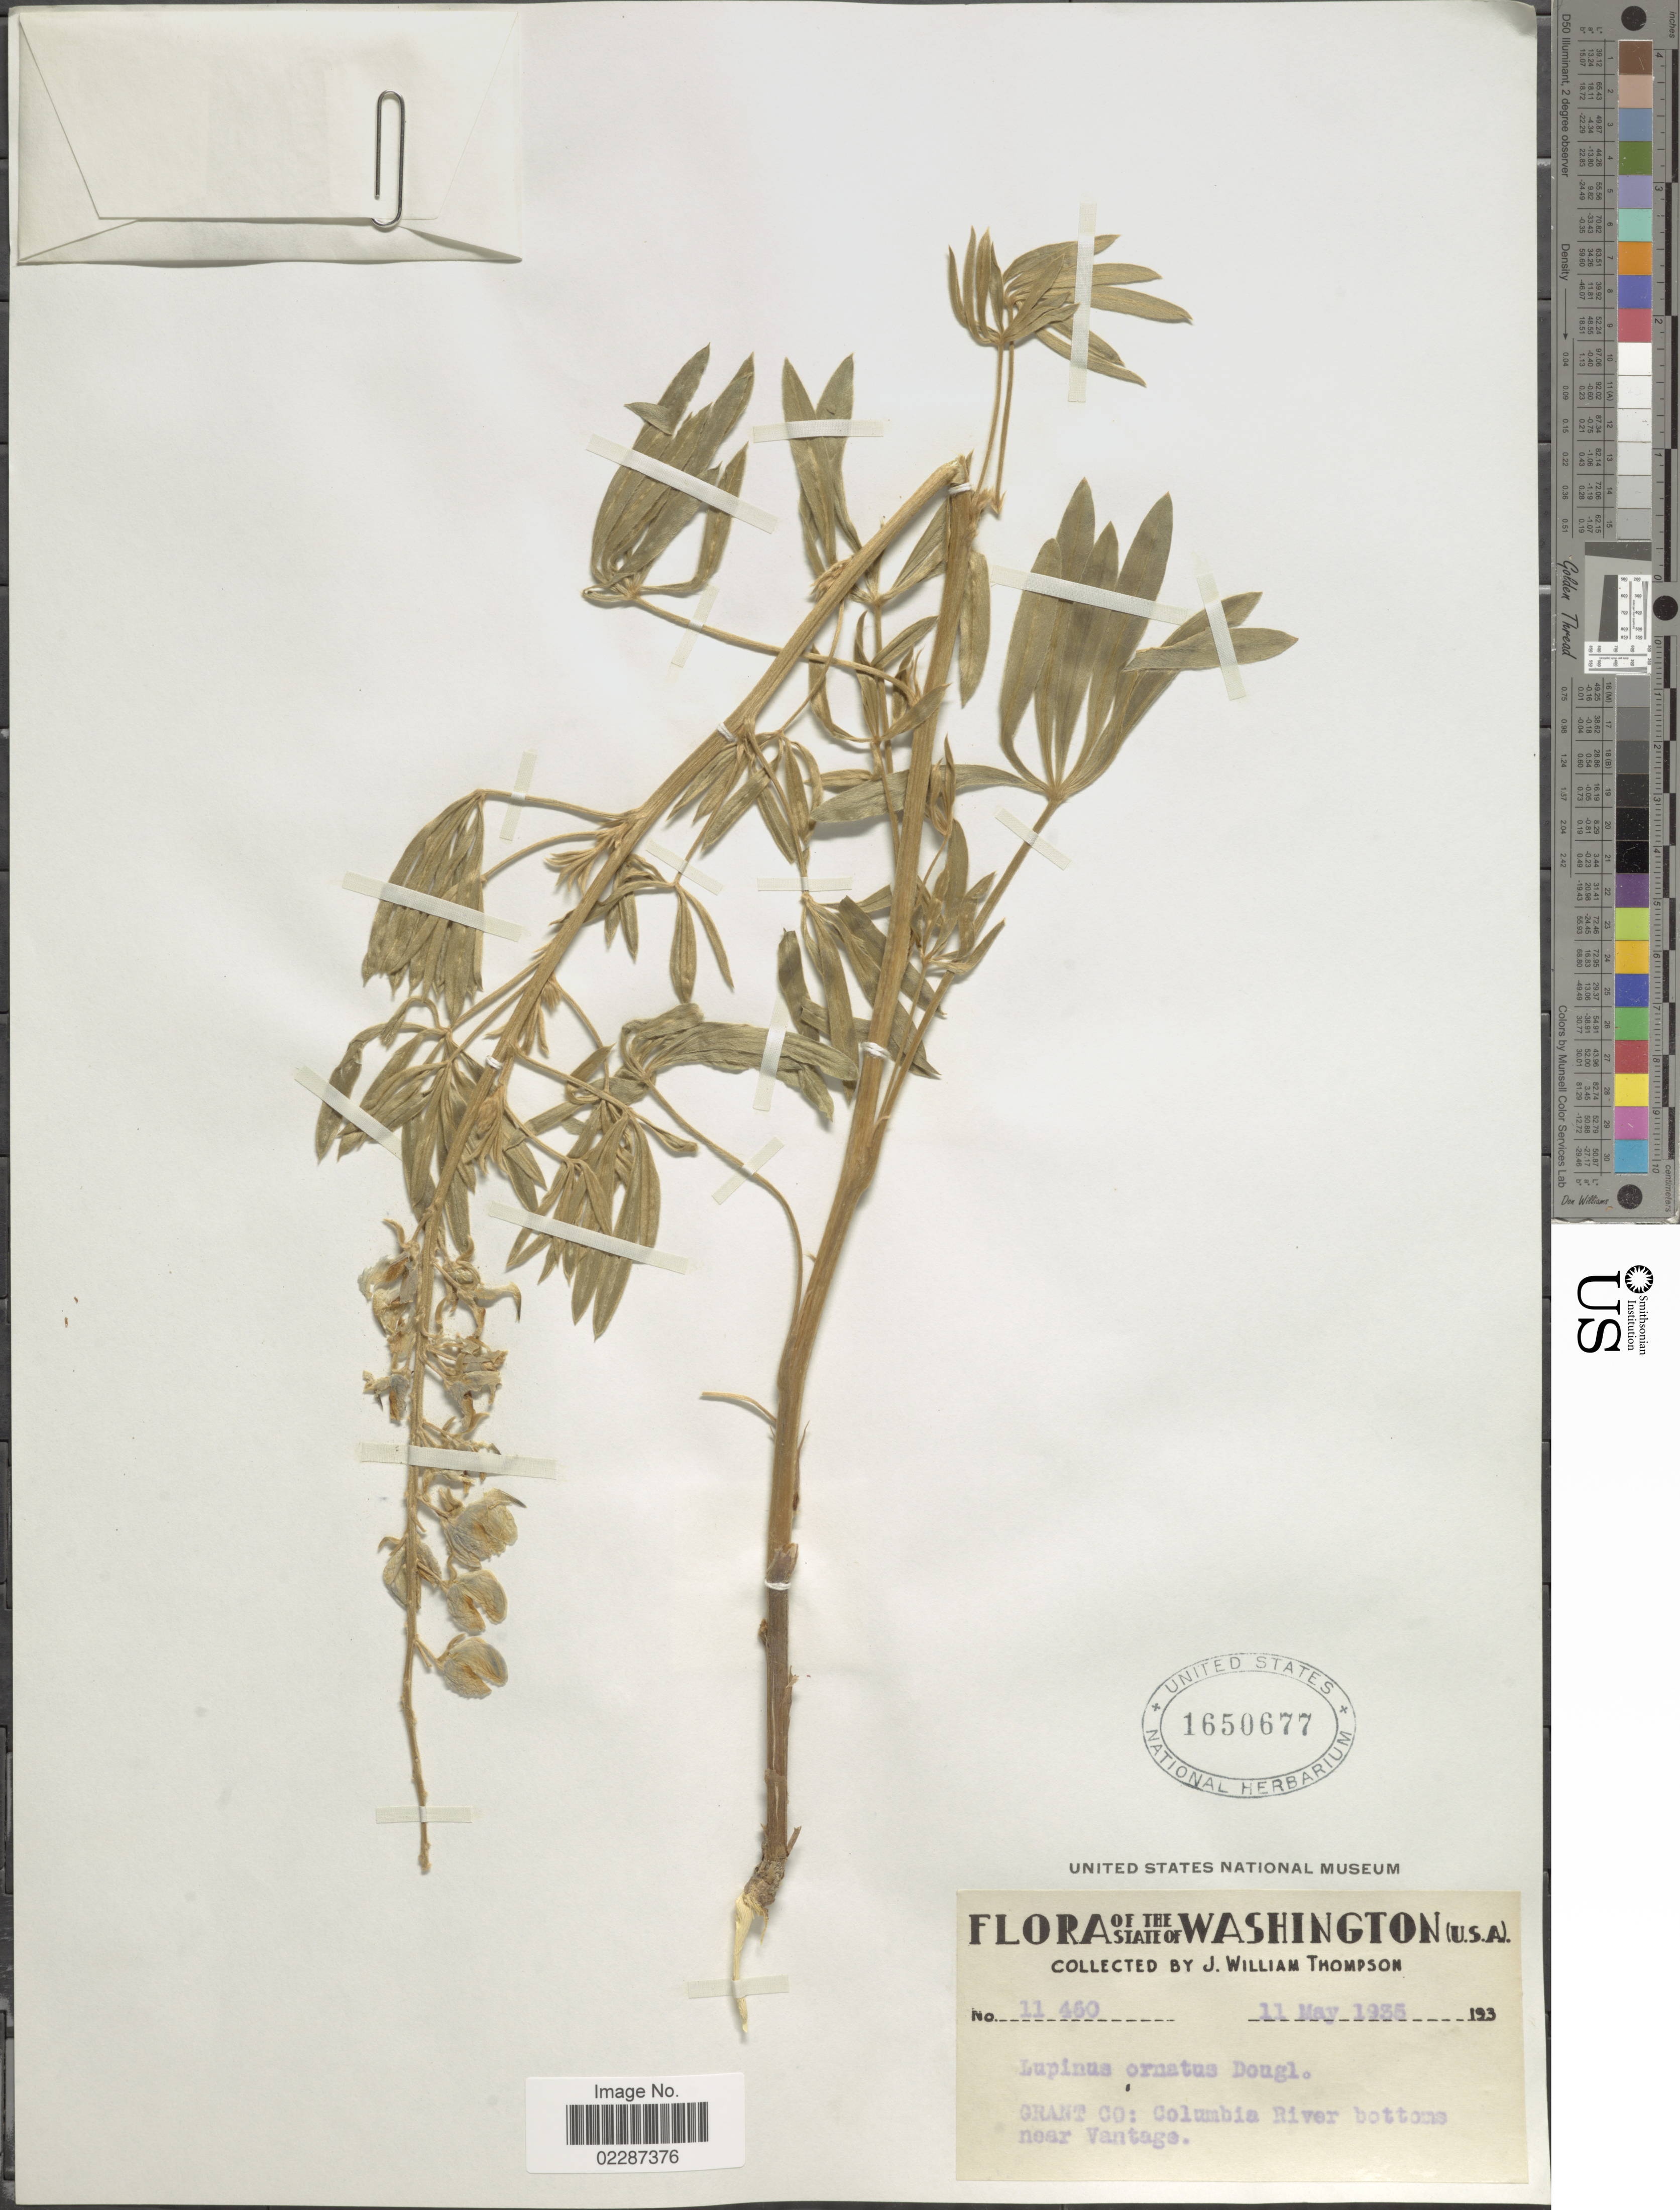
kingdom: Plantae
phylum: Tracheophyta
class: Magnoliopsida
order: Fabales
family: Fabaceae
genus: Lupinus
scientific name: Lupinus sericeus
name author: Pursh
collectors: J. W. Thompson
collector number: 11460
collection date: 1935-05-11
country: United States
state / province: Washington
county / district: Grant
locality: Grant Co.: Columbia River bottoms near Vantage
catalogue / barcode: US 1650677